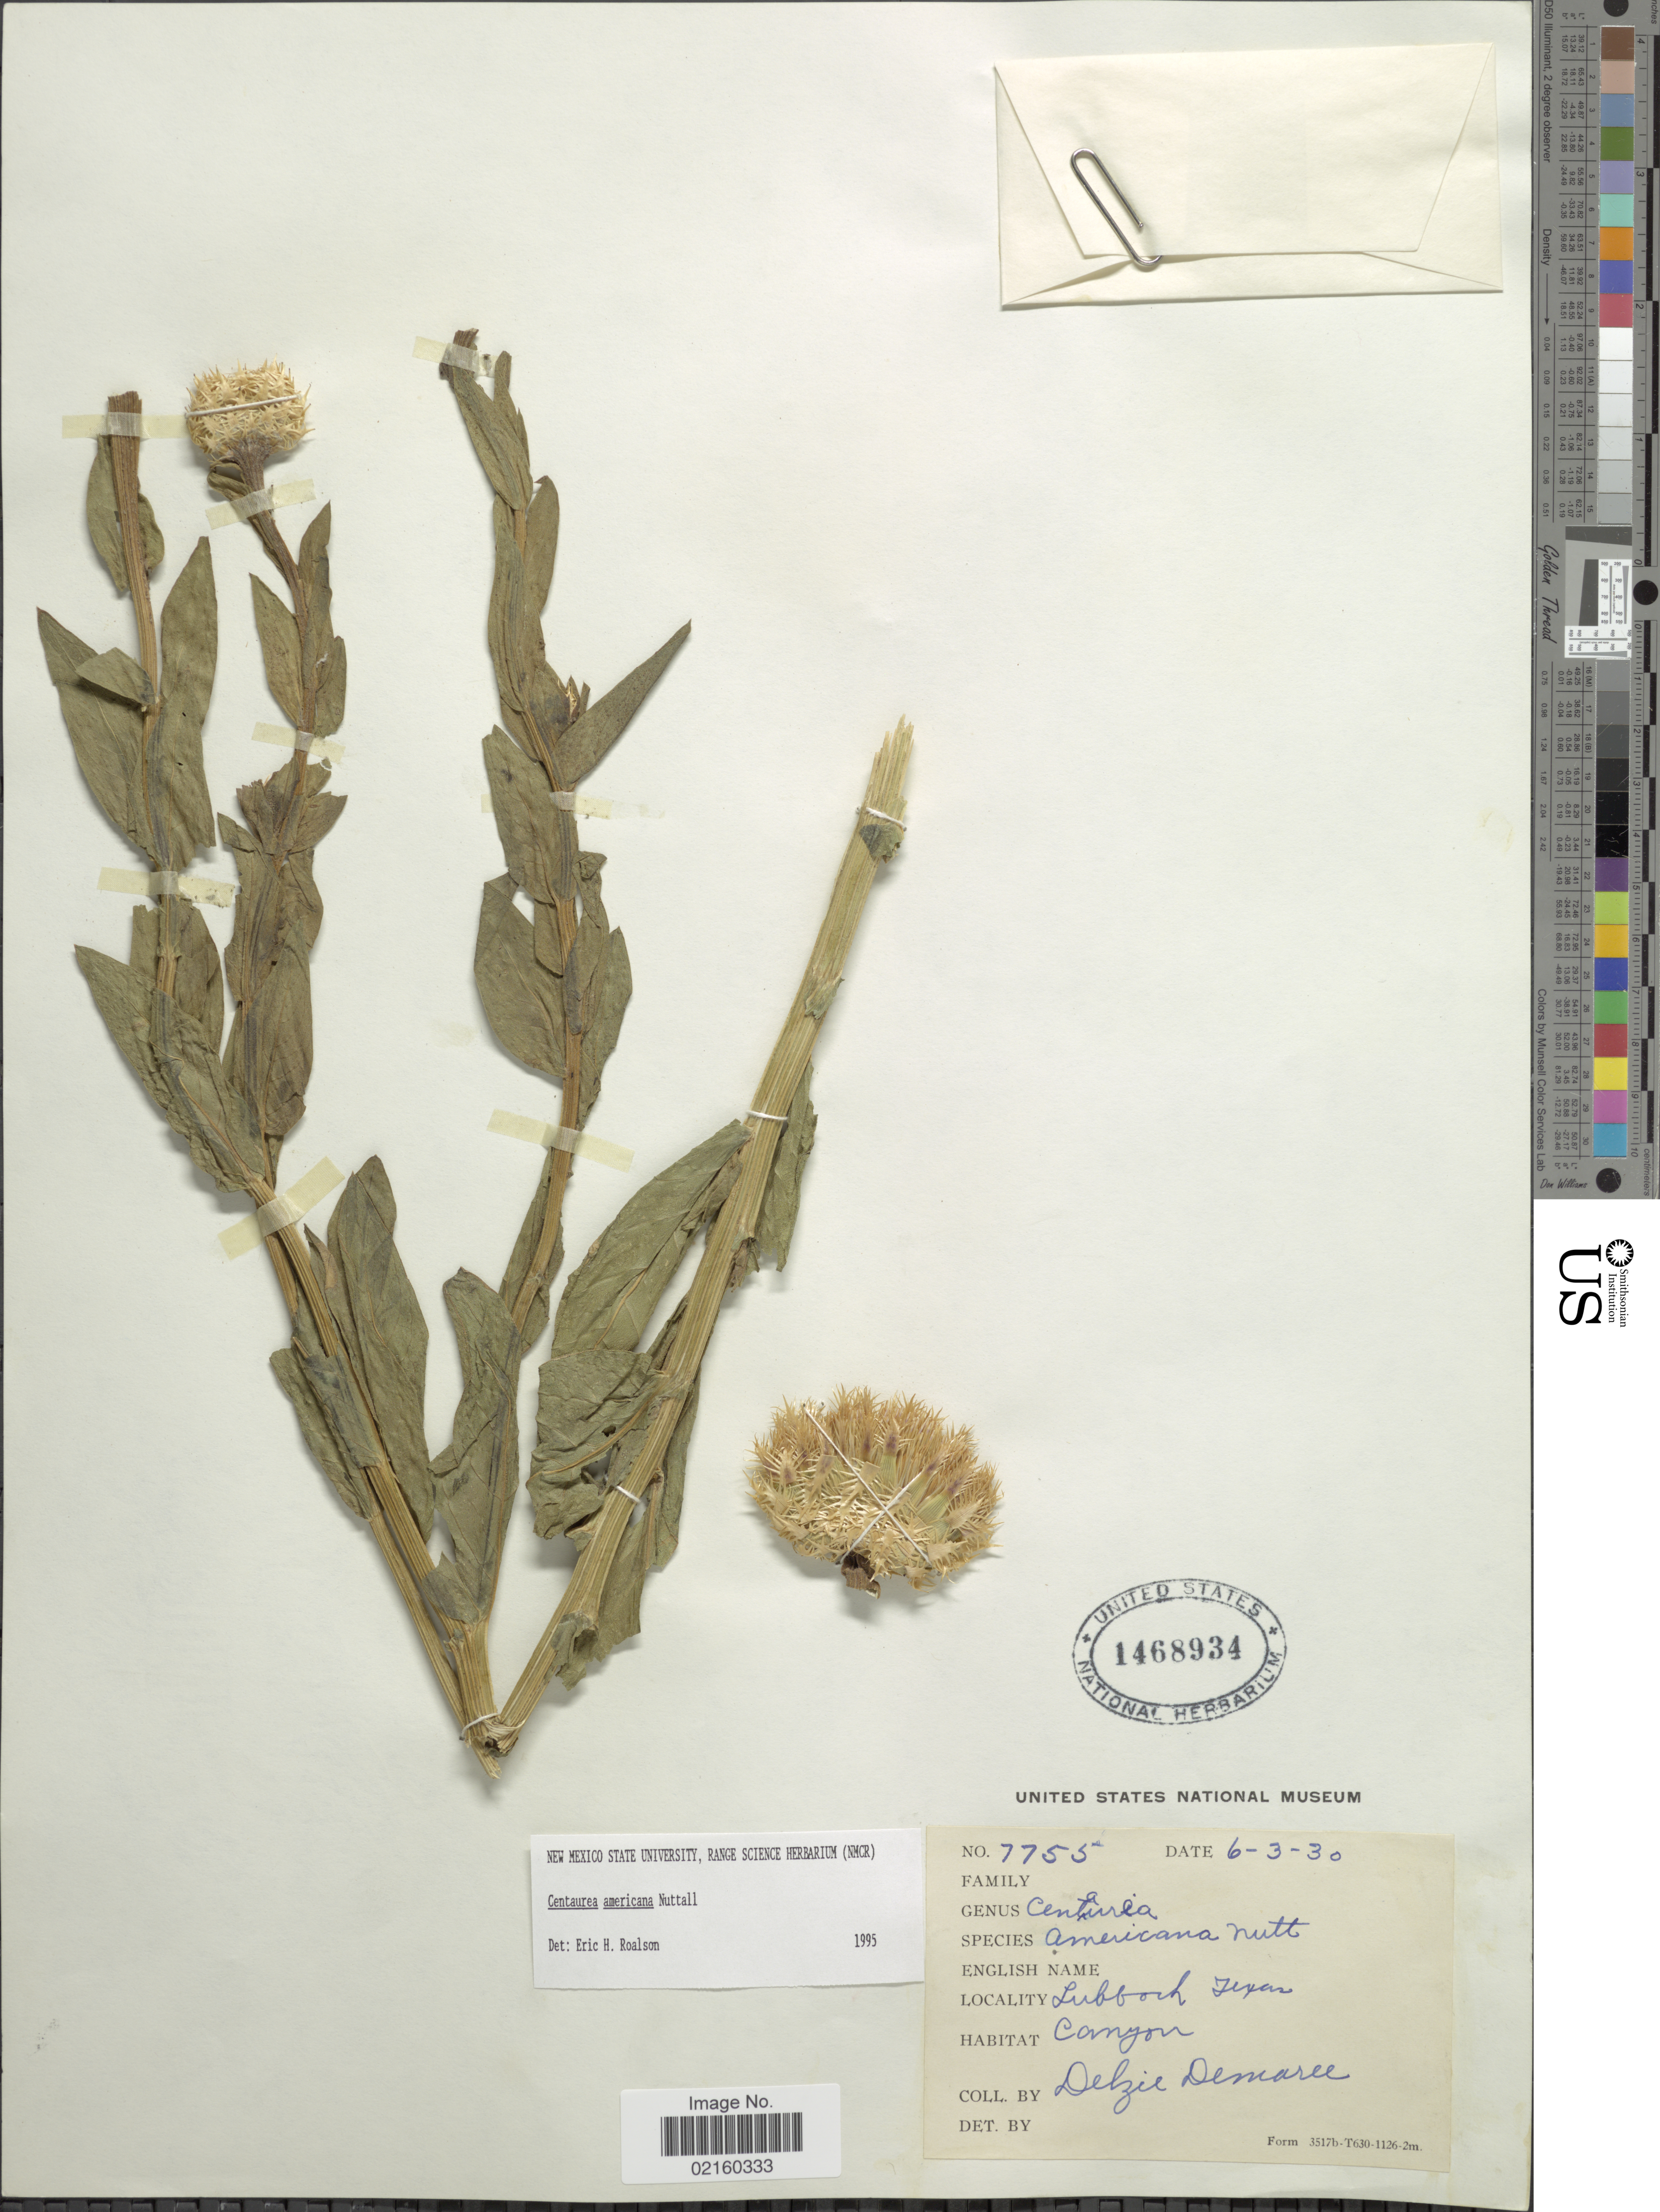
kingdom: Plantae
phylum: Tracheophyta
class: Magnoliopsida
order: Asterales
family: Asteraceae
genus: Plectocephalus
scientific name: Plectocephalus americanus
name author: (Nutt.) D. Don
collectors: D. Demaree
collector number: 7755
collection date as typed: Transcribed d/m/y: 3/6/30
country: United States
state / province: Texas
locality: Lubbock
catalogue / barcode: US 1468934